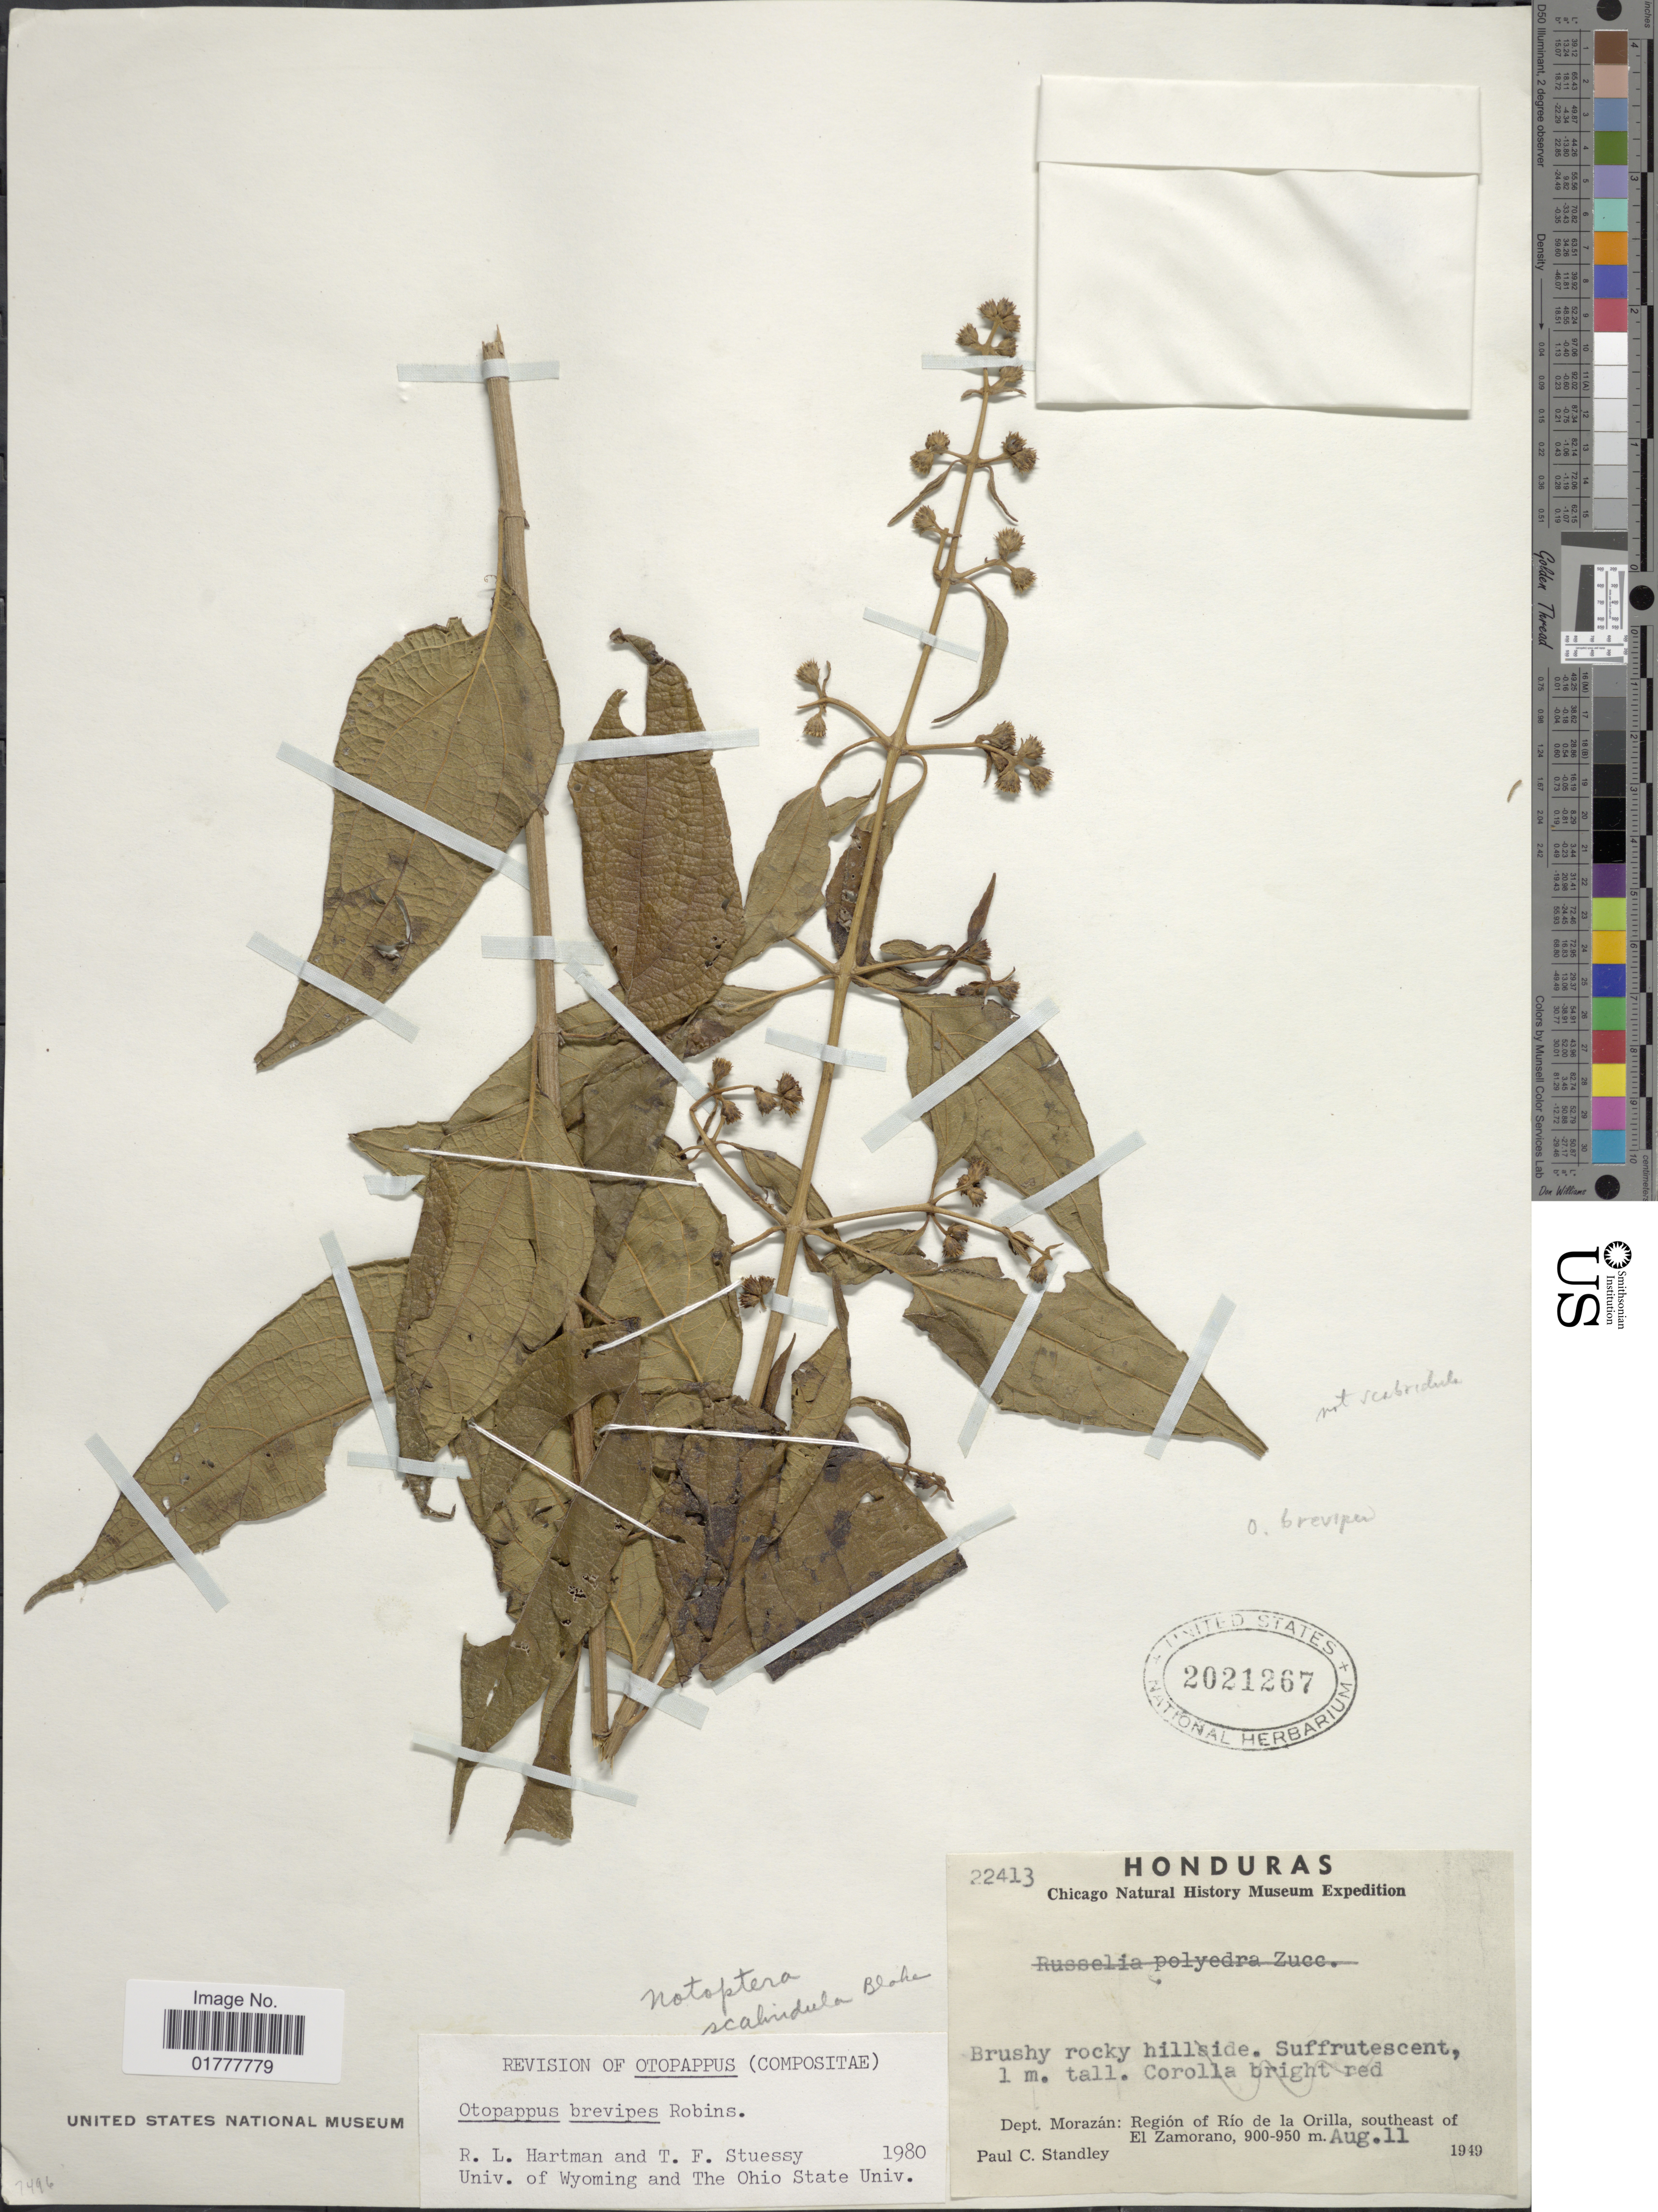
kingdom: Plantae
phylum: Tracheophyta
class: Magnoliopsida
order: Asterales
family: Asteraceae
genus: Otopappus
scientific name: Otopappus brevipes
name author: B.L. Rob.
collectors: P. C. Standley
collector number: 22413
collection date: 1949-08-11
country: Honduras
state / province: Fco. Morazán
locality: Dept. Morazan: region of Rio de la Orilla, southeast of El Zamorano.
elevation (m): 900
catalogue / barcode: US 2021267